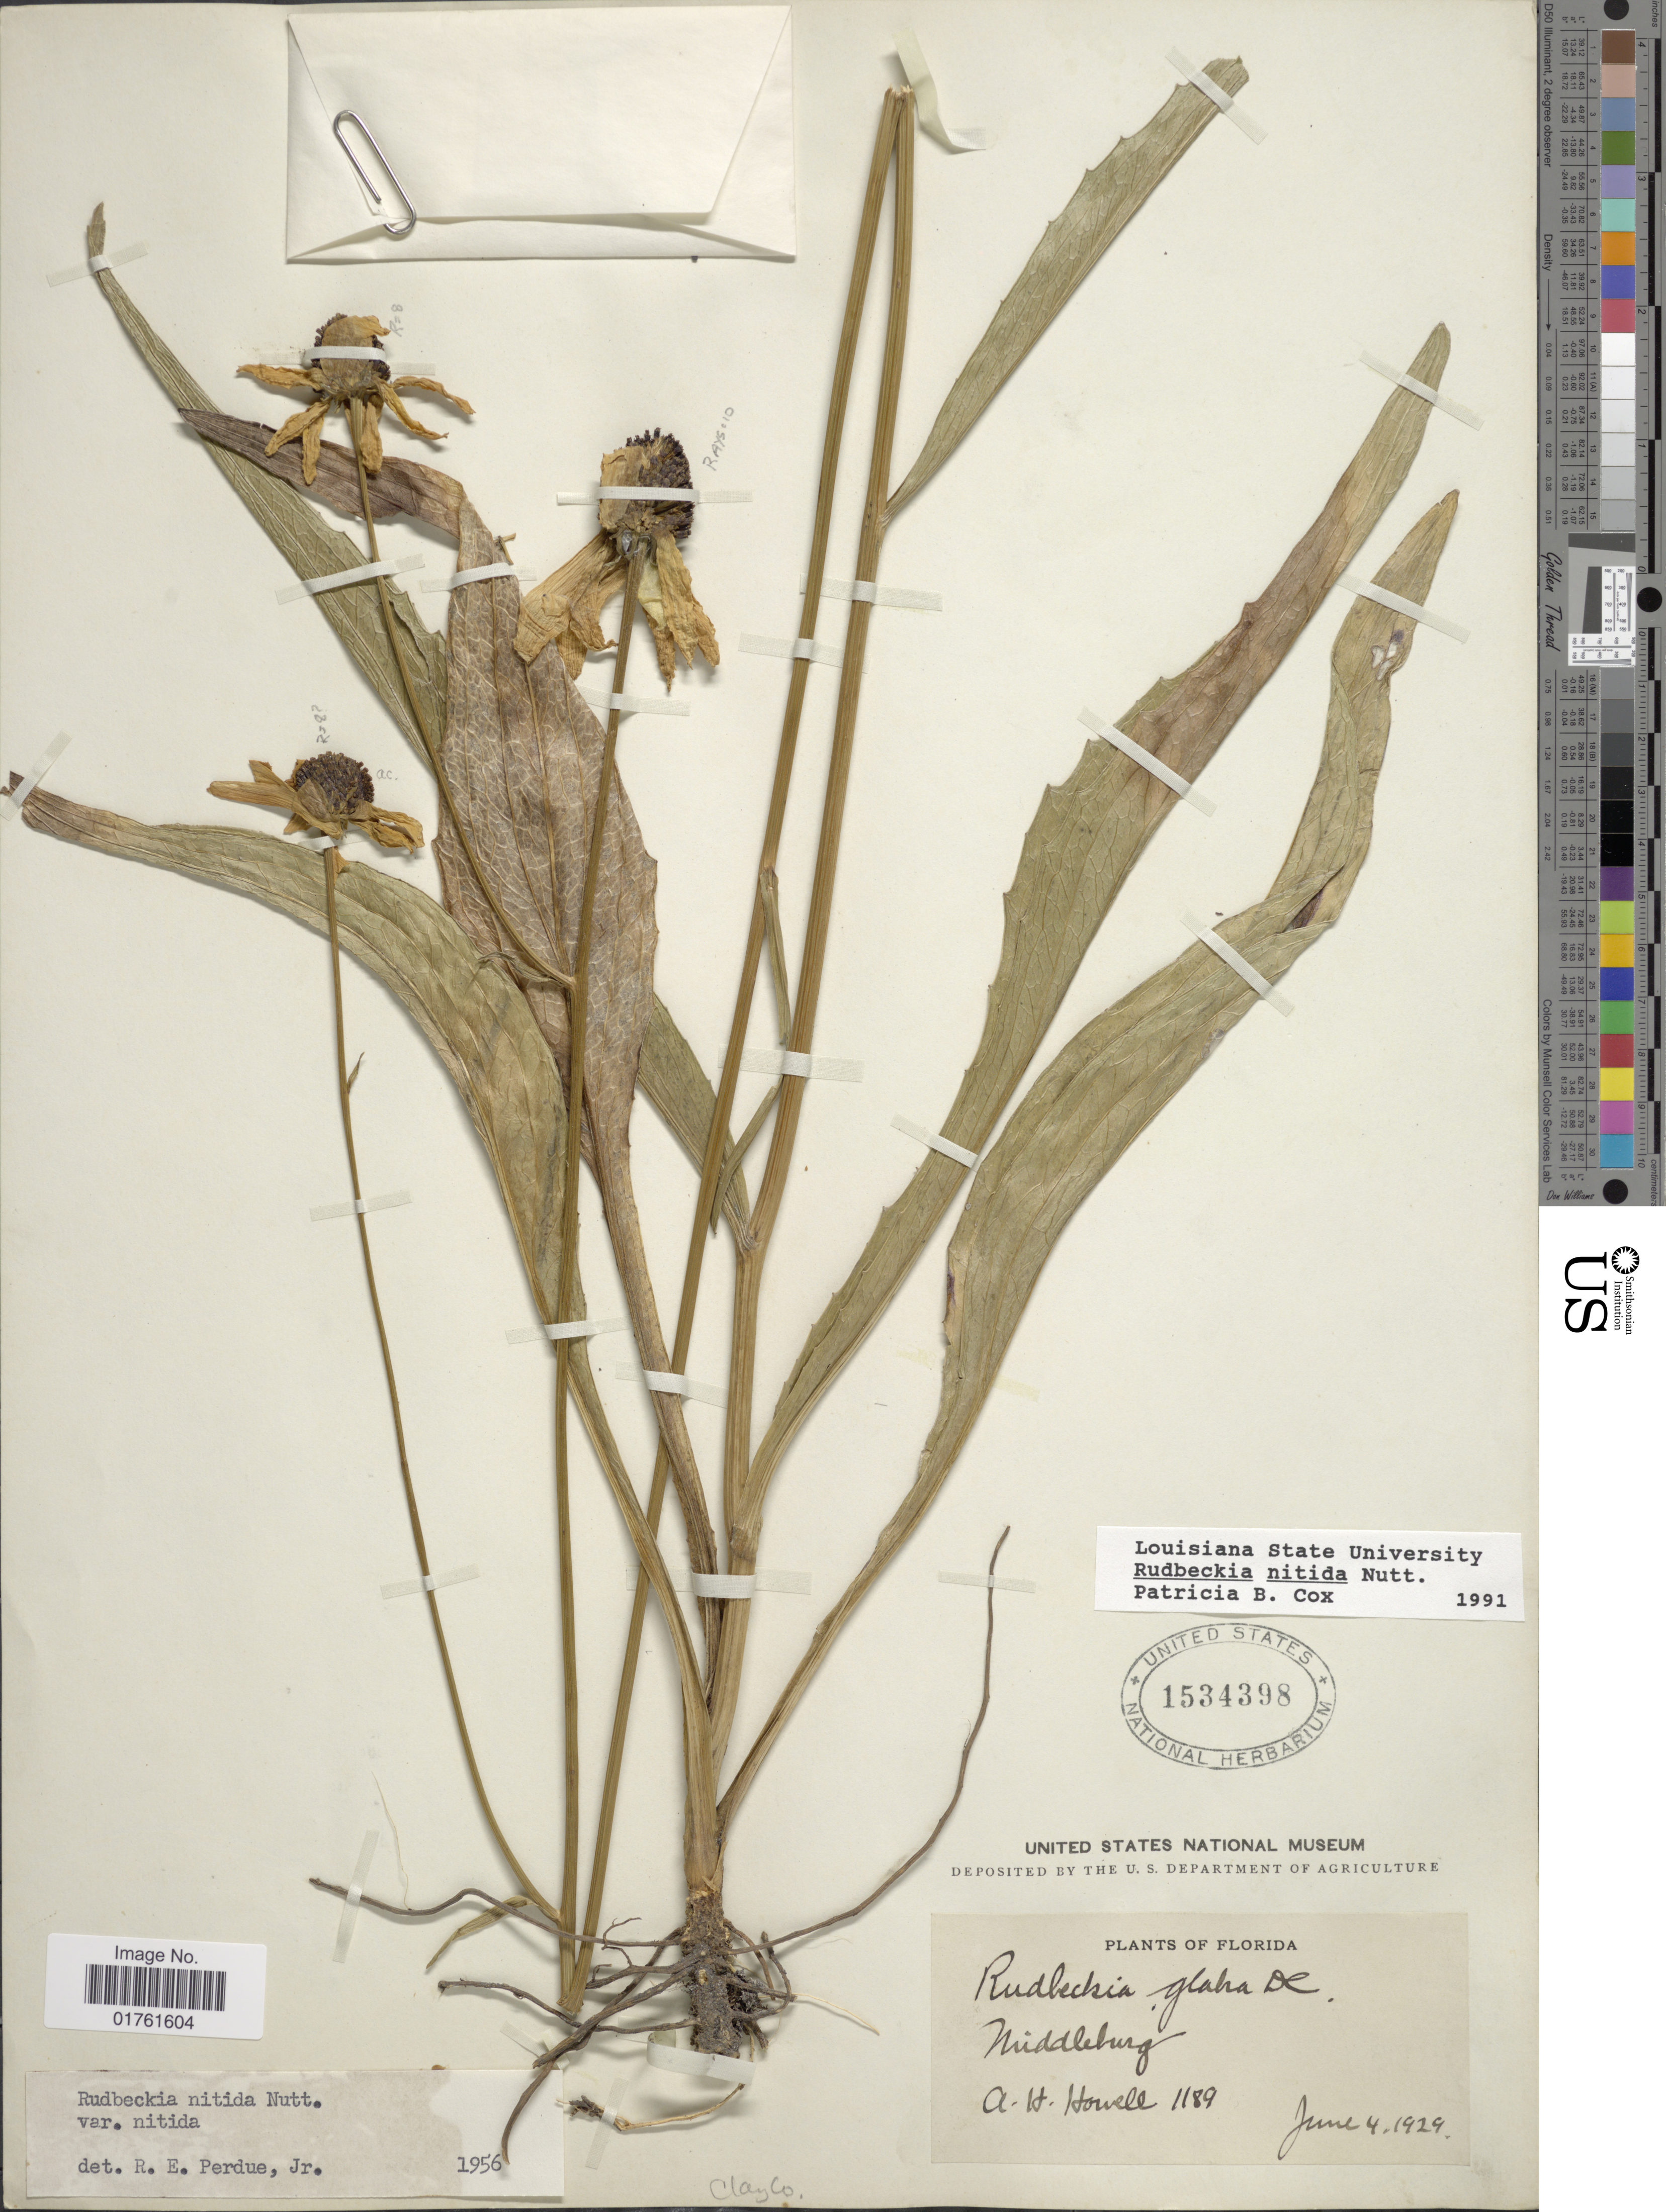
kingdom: Plantae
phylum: Tracheophyta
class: Magnoliopsida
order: Asterales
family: Asteraceae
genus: Rudbeckia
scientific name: Rudbeckia nitida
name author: Nutt.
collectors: A. Howell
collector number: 1189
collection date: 1929-06-04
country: United States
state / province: Florida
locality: Middleburg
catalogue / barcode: US 1534398